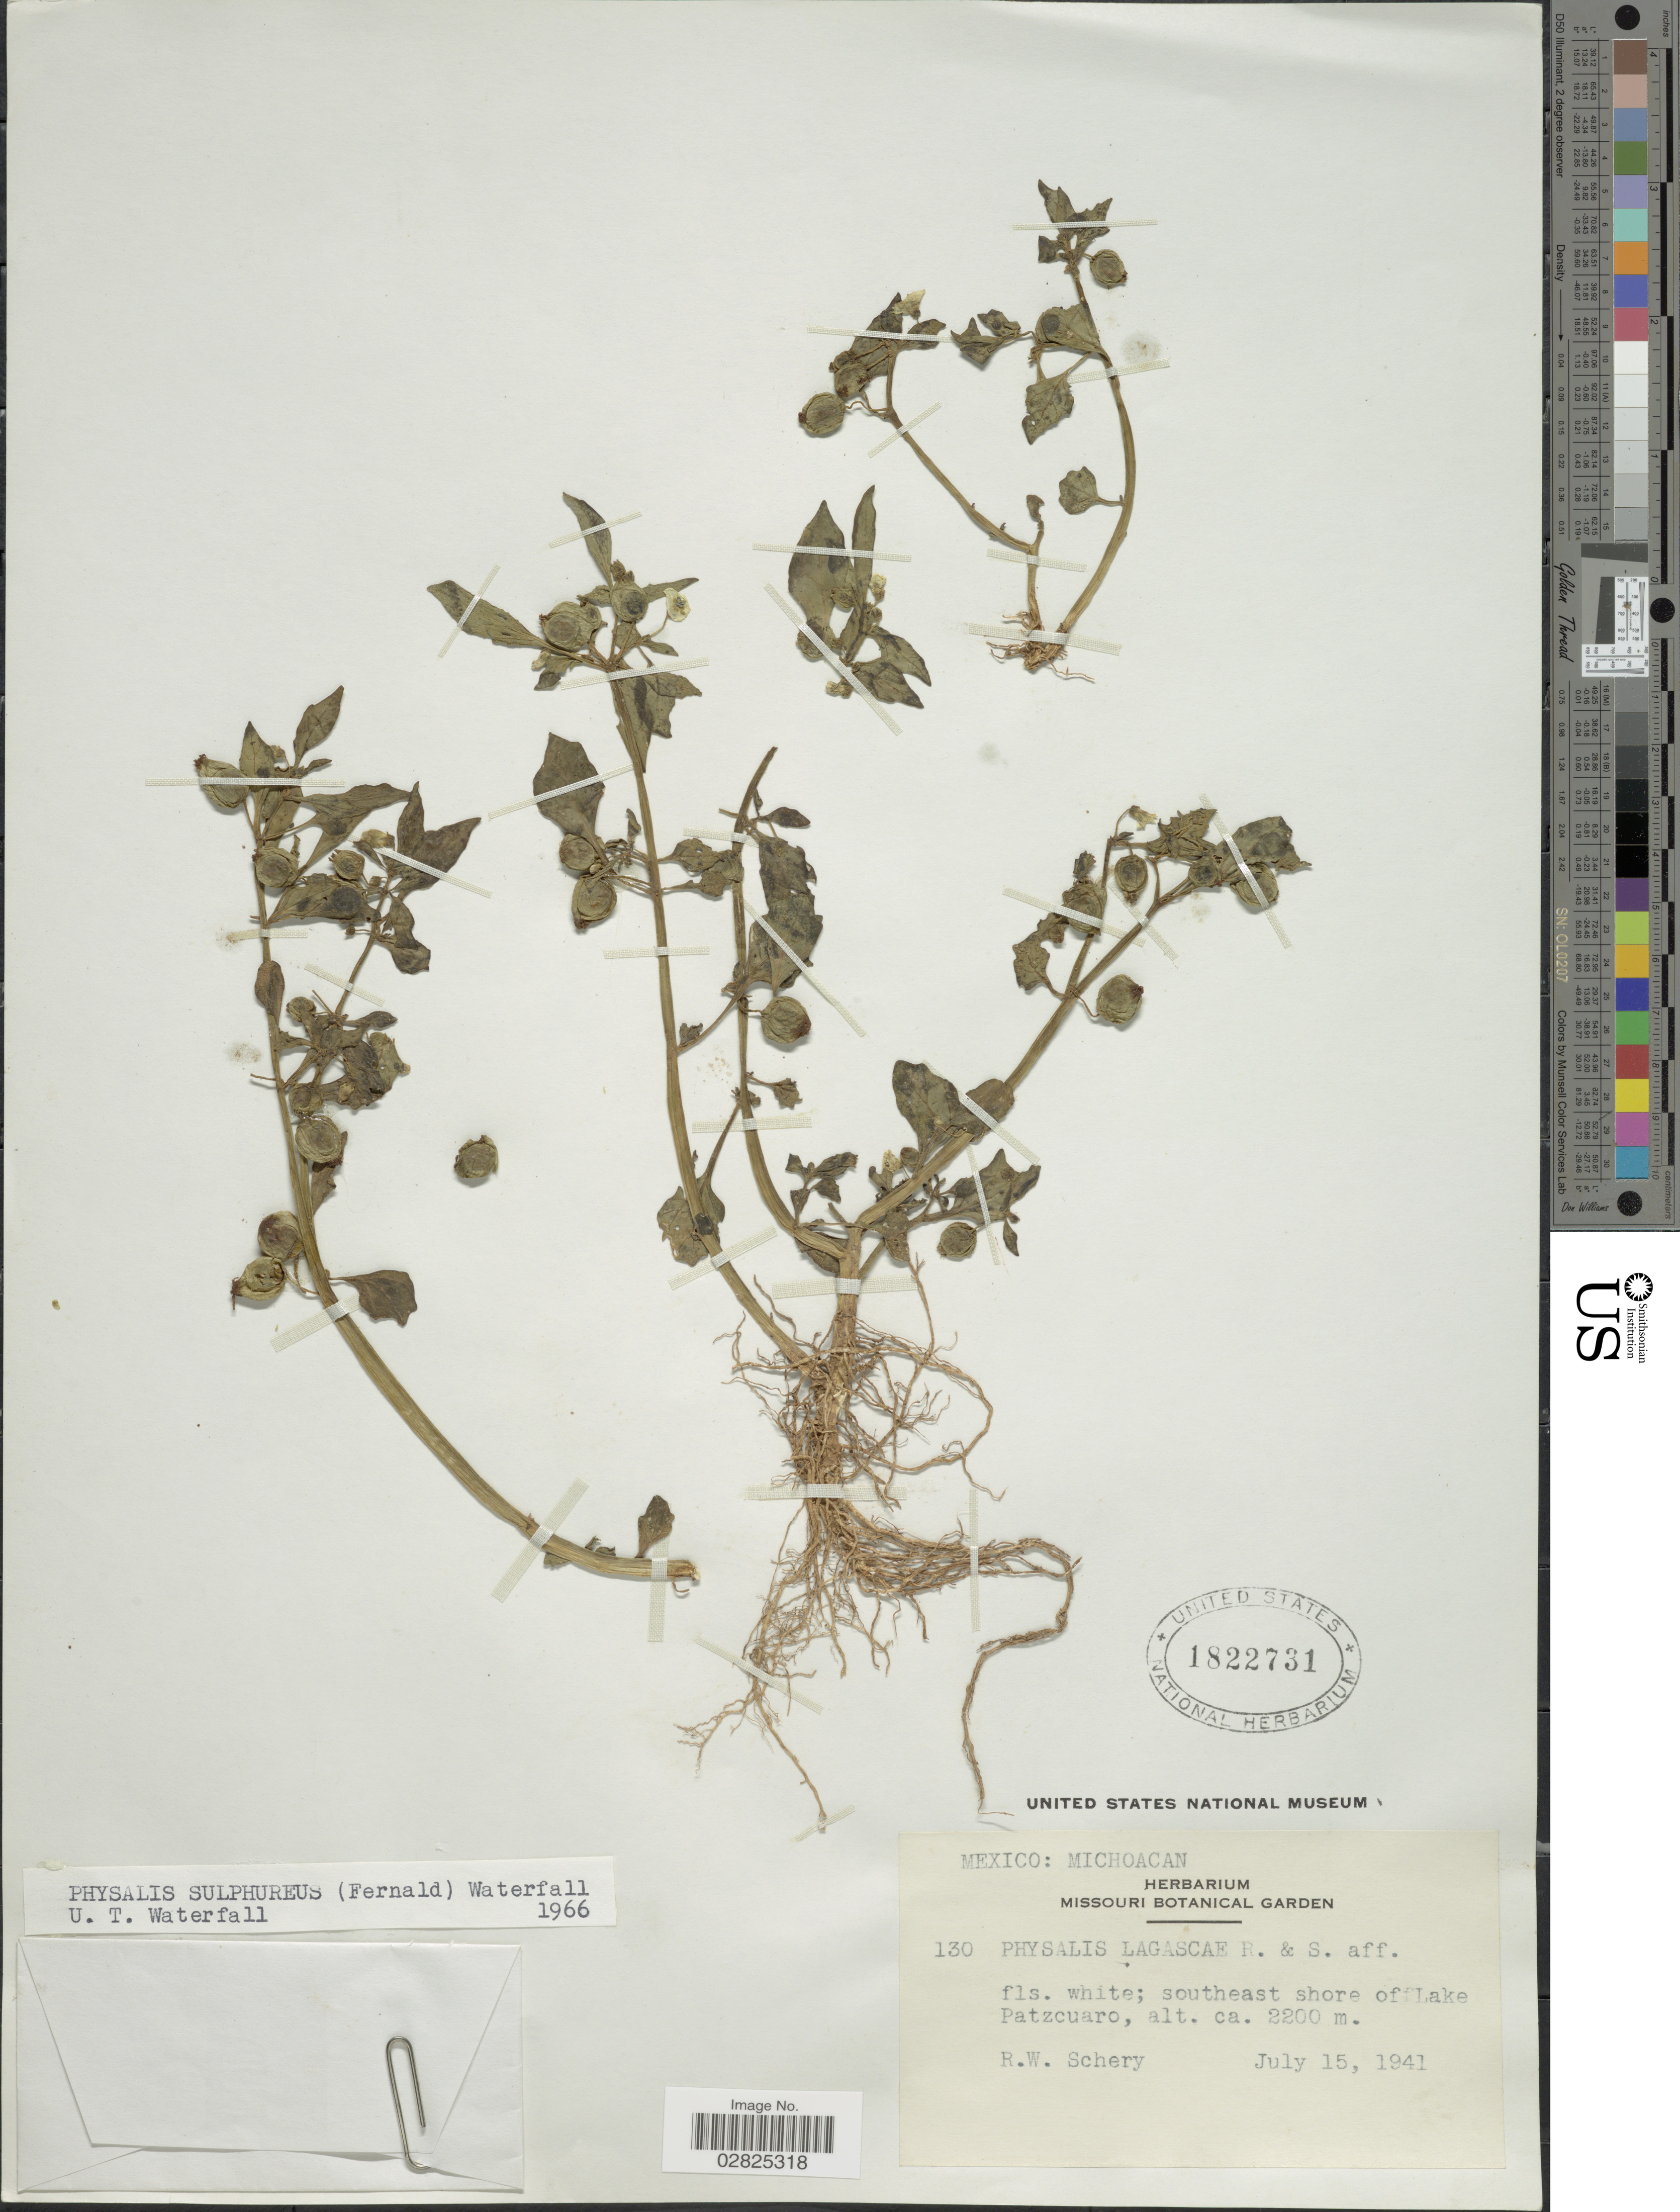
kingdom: Plantae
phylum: Tracheophyta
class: Magnoliopsida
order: Solanales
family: Solanaceae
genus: Physalis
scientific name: Physalis sulphurea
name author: (Fernald) Waterf.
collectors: R. W. Schery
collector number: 130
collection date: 1941-07-15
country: Mexico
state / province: Michoacán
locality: Southeast shore of Lake Patzcuaro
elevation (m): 2200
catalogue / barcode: US 1822731